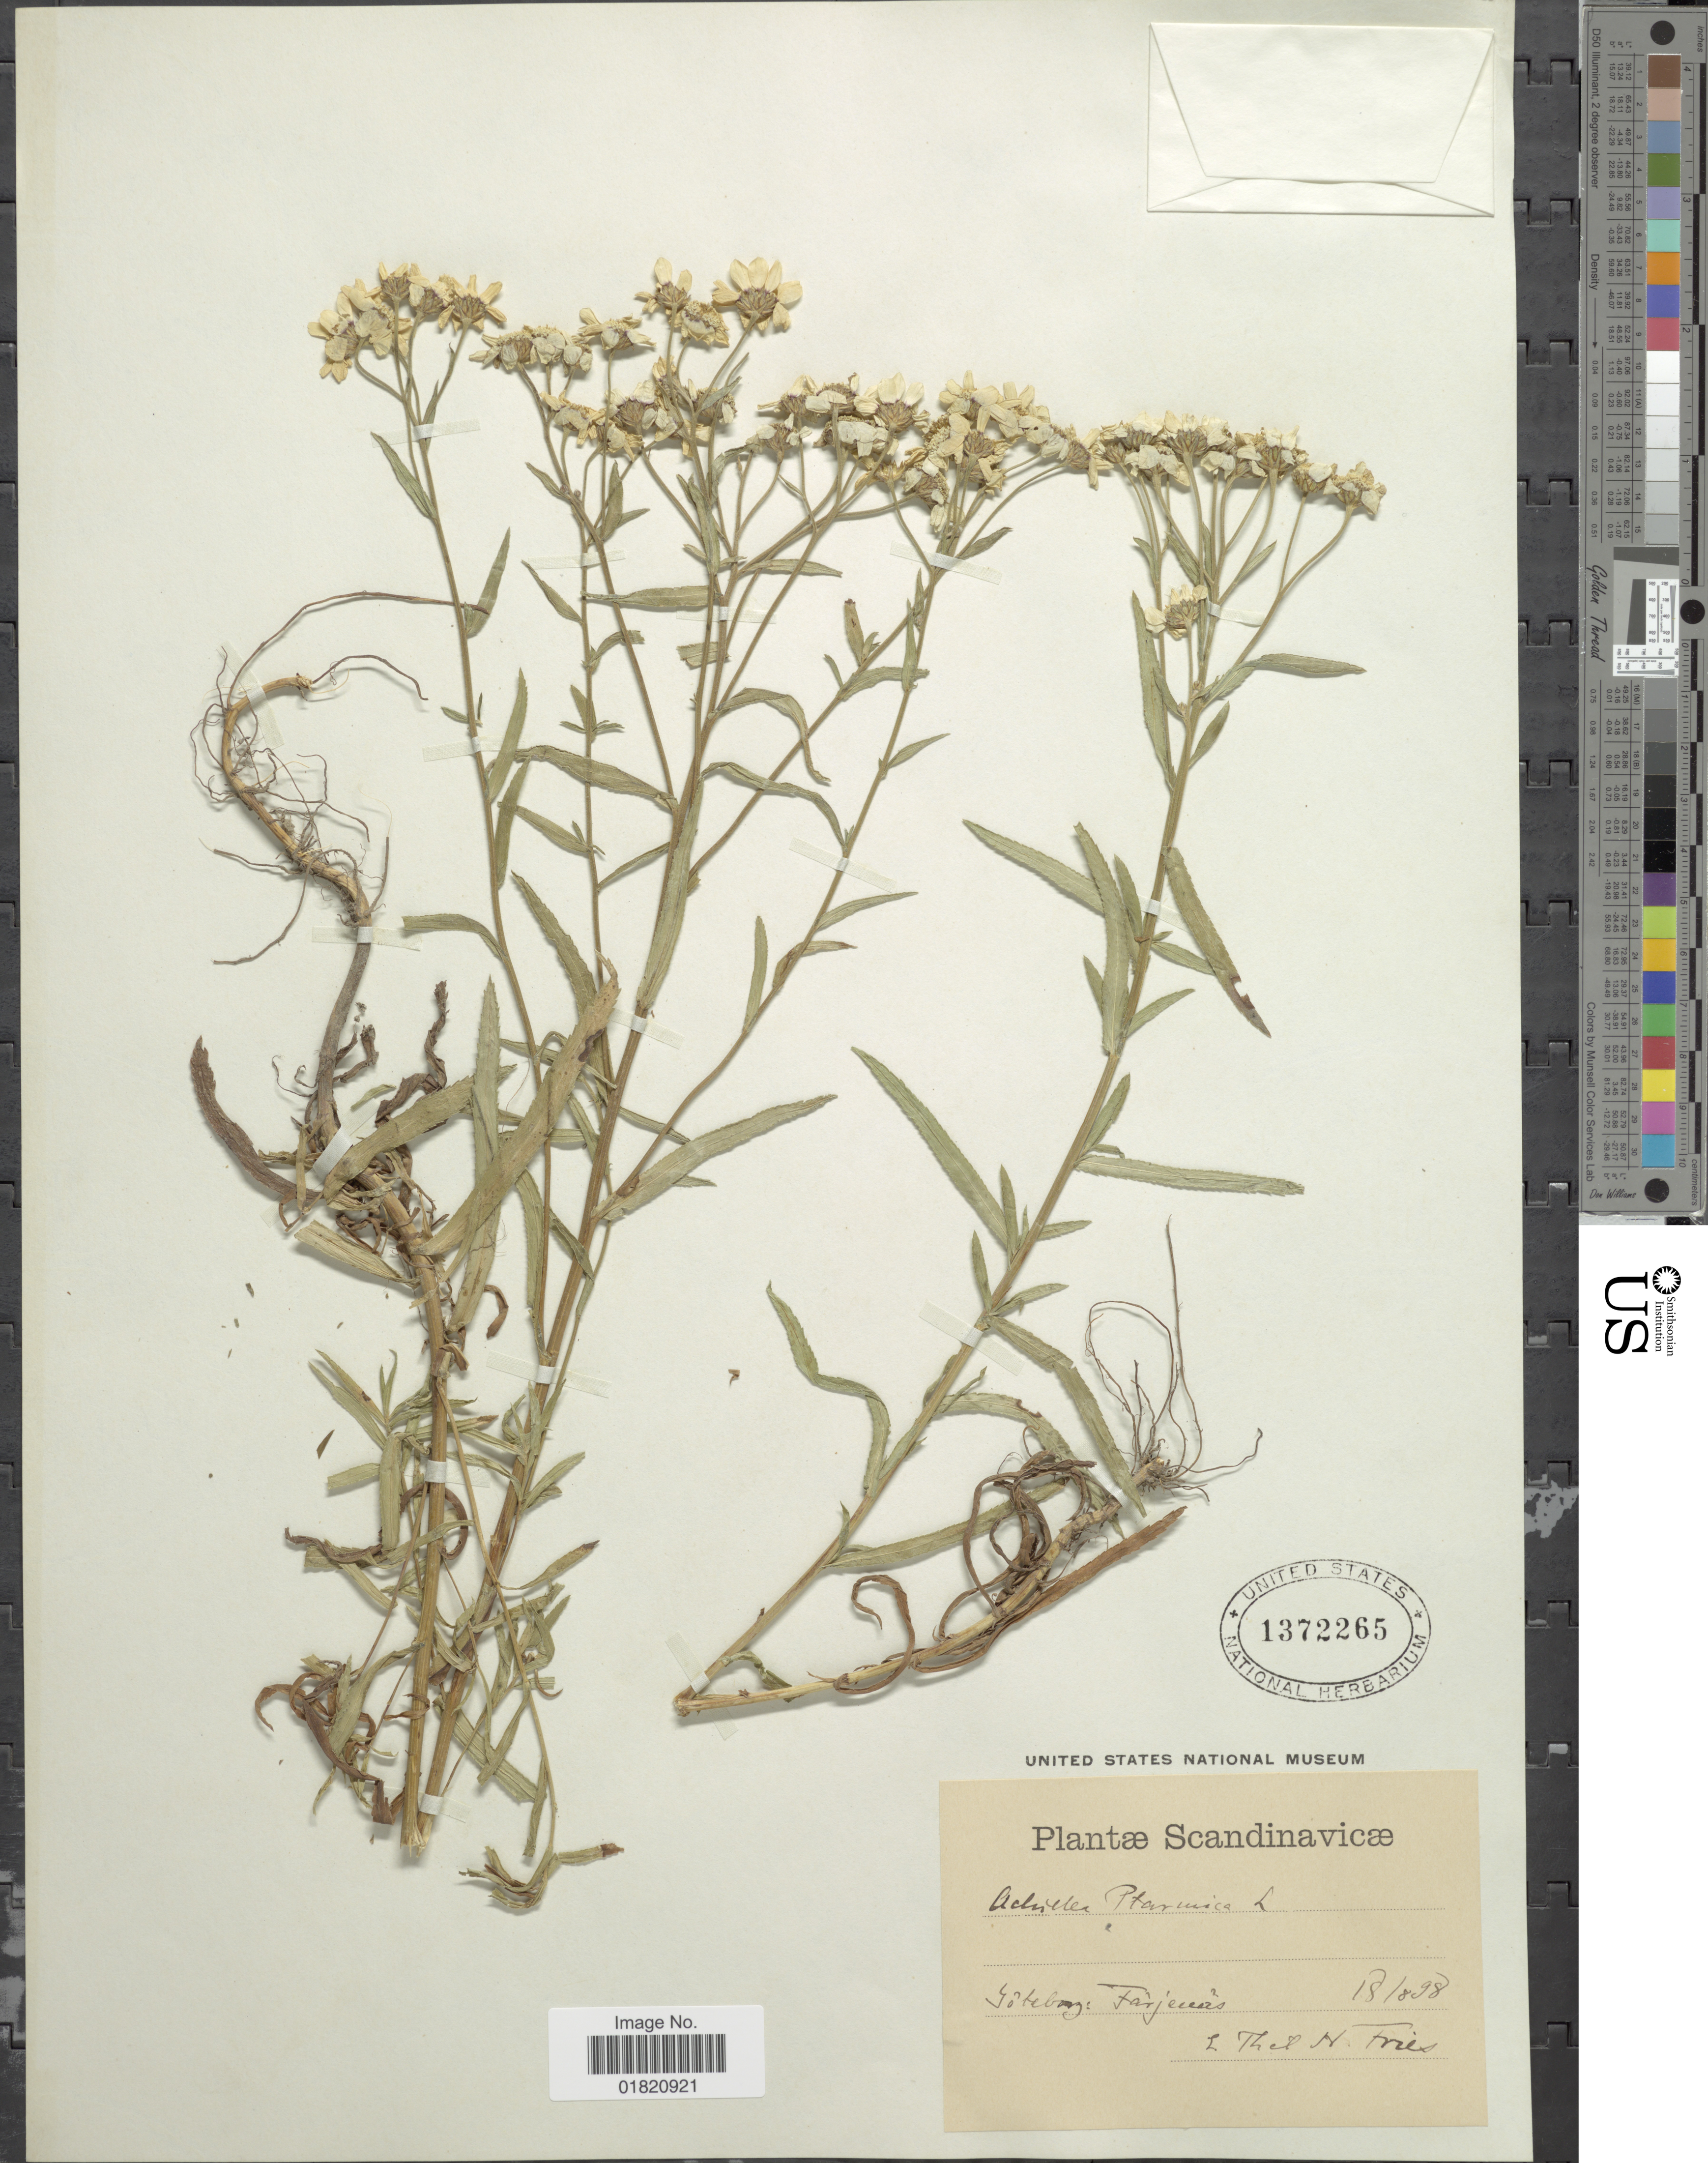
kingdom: Plantae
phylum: Tracheophyta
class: Magnoliopsida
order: Asterales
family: Asteraceae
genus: Achillea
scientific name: Achillea ptarmica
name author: L.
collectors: T. Fries & H. Fries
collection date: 1898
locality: Scandinavicae. Gôtteburg: Farjevars [interpreted]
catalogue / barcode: US 1372265